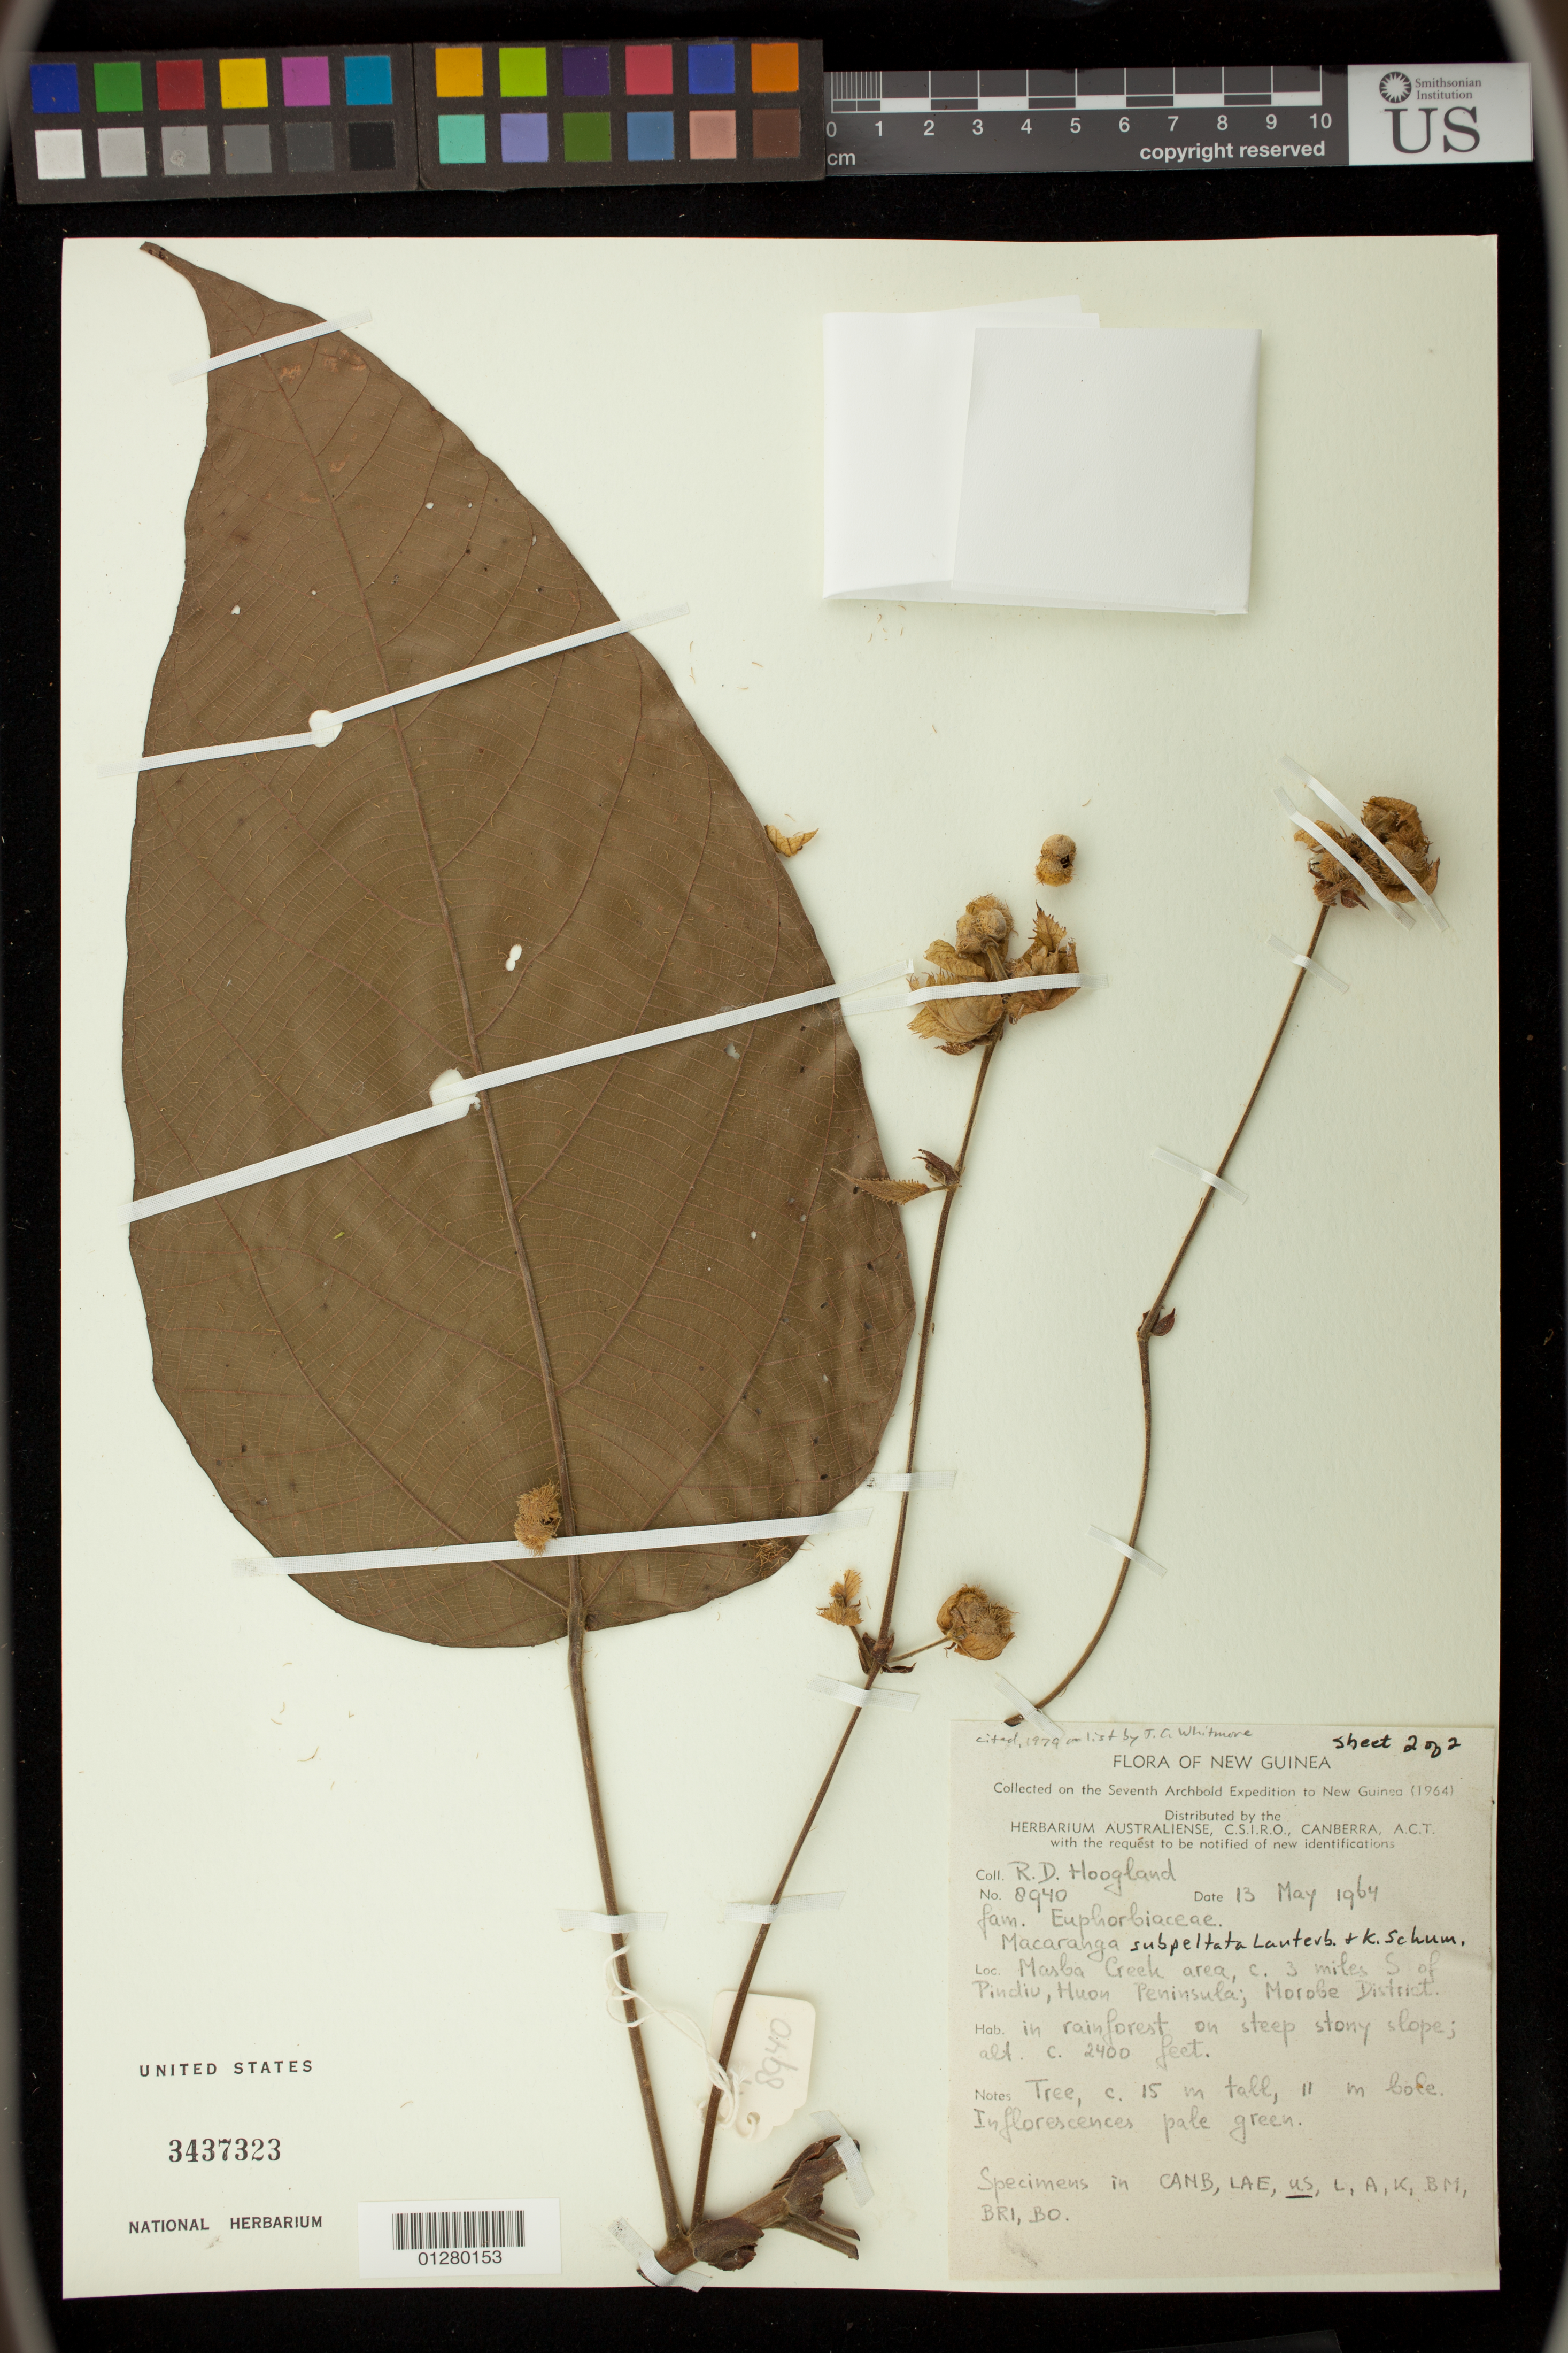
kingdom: Plantae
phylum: Tracheophyta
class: Magnoliopsida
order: Malpighiales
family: Euphorbiaceae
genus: Macaranga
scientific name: Macaranga subpeltata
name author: K. Schum. & Lauterb.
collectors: R. D. Hoogland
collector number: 2940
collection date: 1964-05-13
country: Papua New Guinea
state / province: Morobe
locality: Masba Creek area, c. 3 miles S of Pindiu, Huon Peninsula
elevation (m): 732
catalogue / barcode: US 3437323